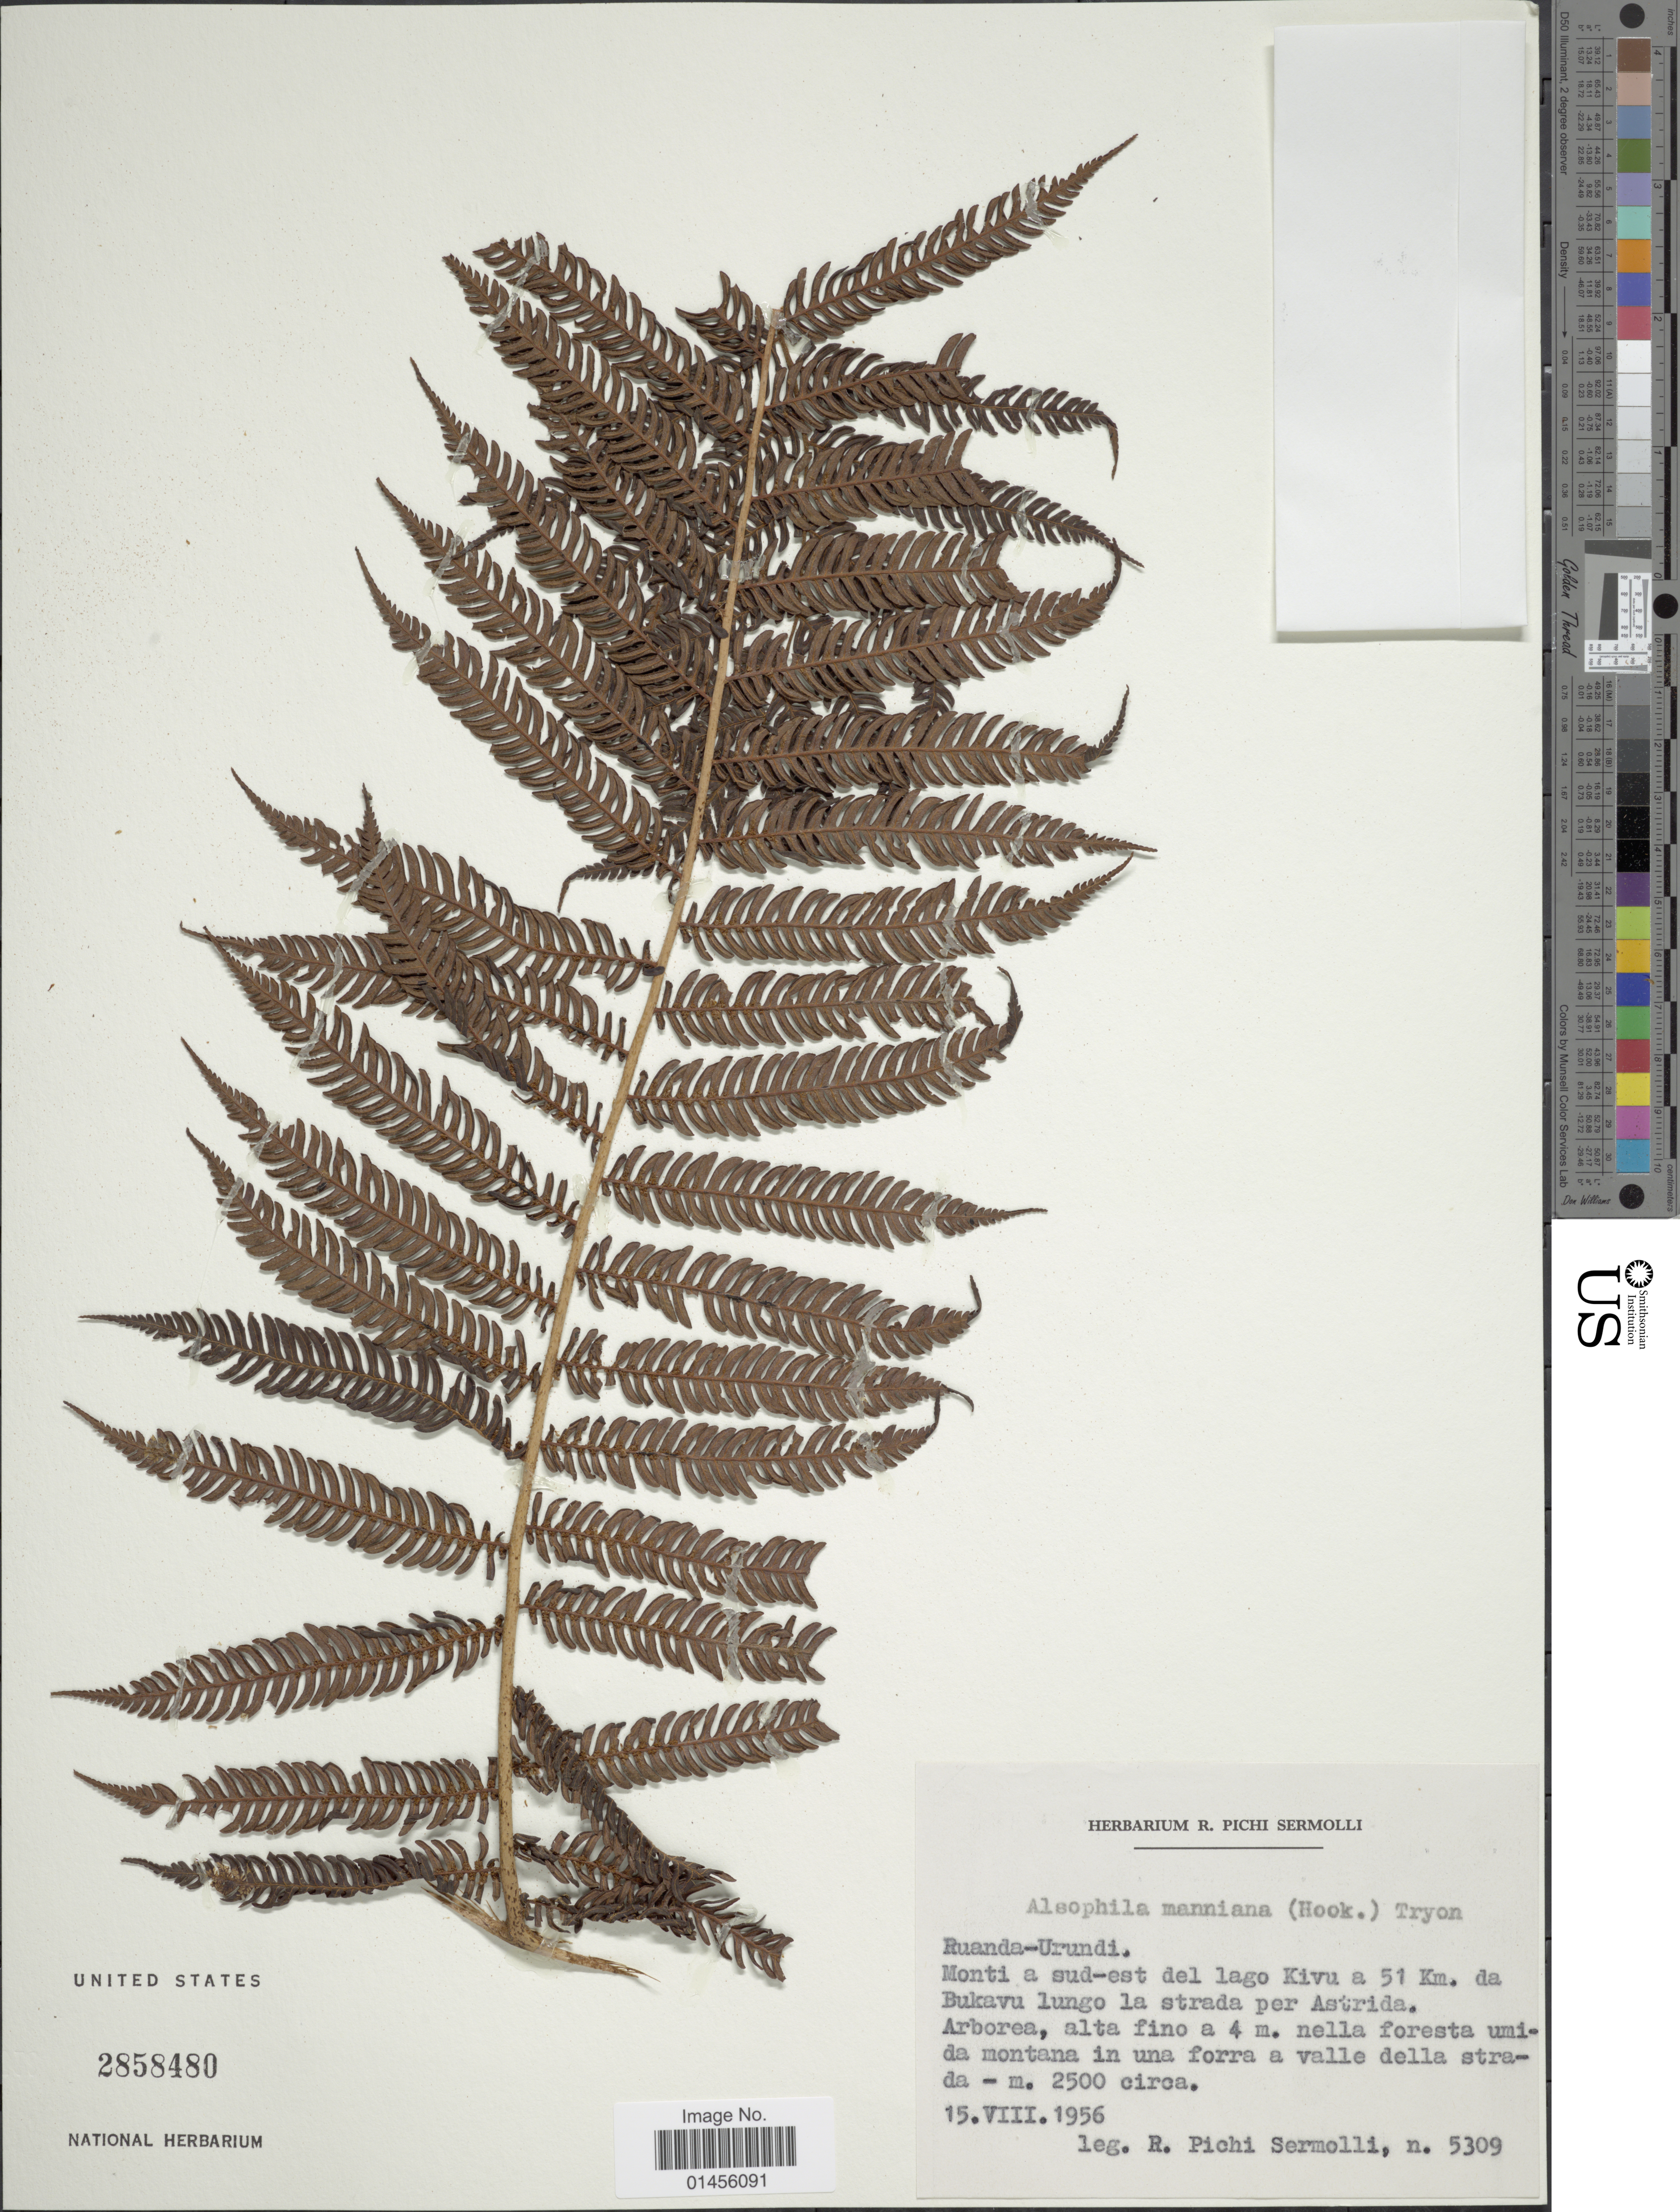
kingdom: Plantae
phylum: Tracheophyta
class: Polypodiopsida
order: Cyatheales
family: Cyatheaceae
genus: Alsophila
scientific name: Alsophila manniana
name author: (Hook.) R.M. Tryon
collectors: R. E. Pichi-Sermolli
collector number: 5309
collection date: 1956-08-15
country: Rwanda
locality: Ruanda-Urundi. Monti a sud-est del lago Kivu a 51 km. da Nukavu lungo la strada per Astrida.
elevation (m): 2500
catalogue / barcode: US 2858480